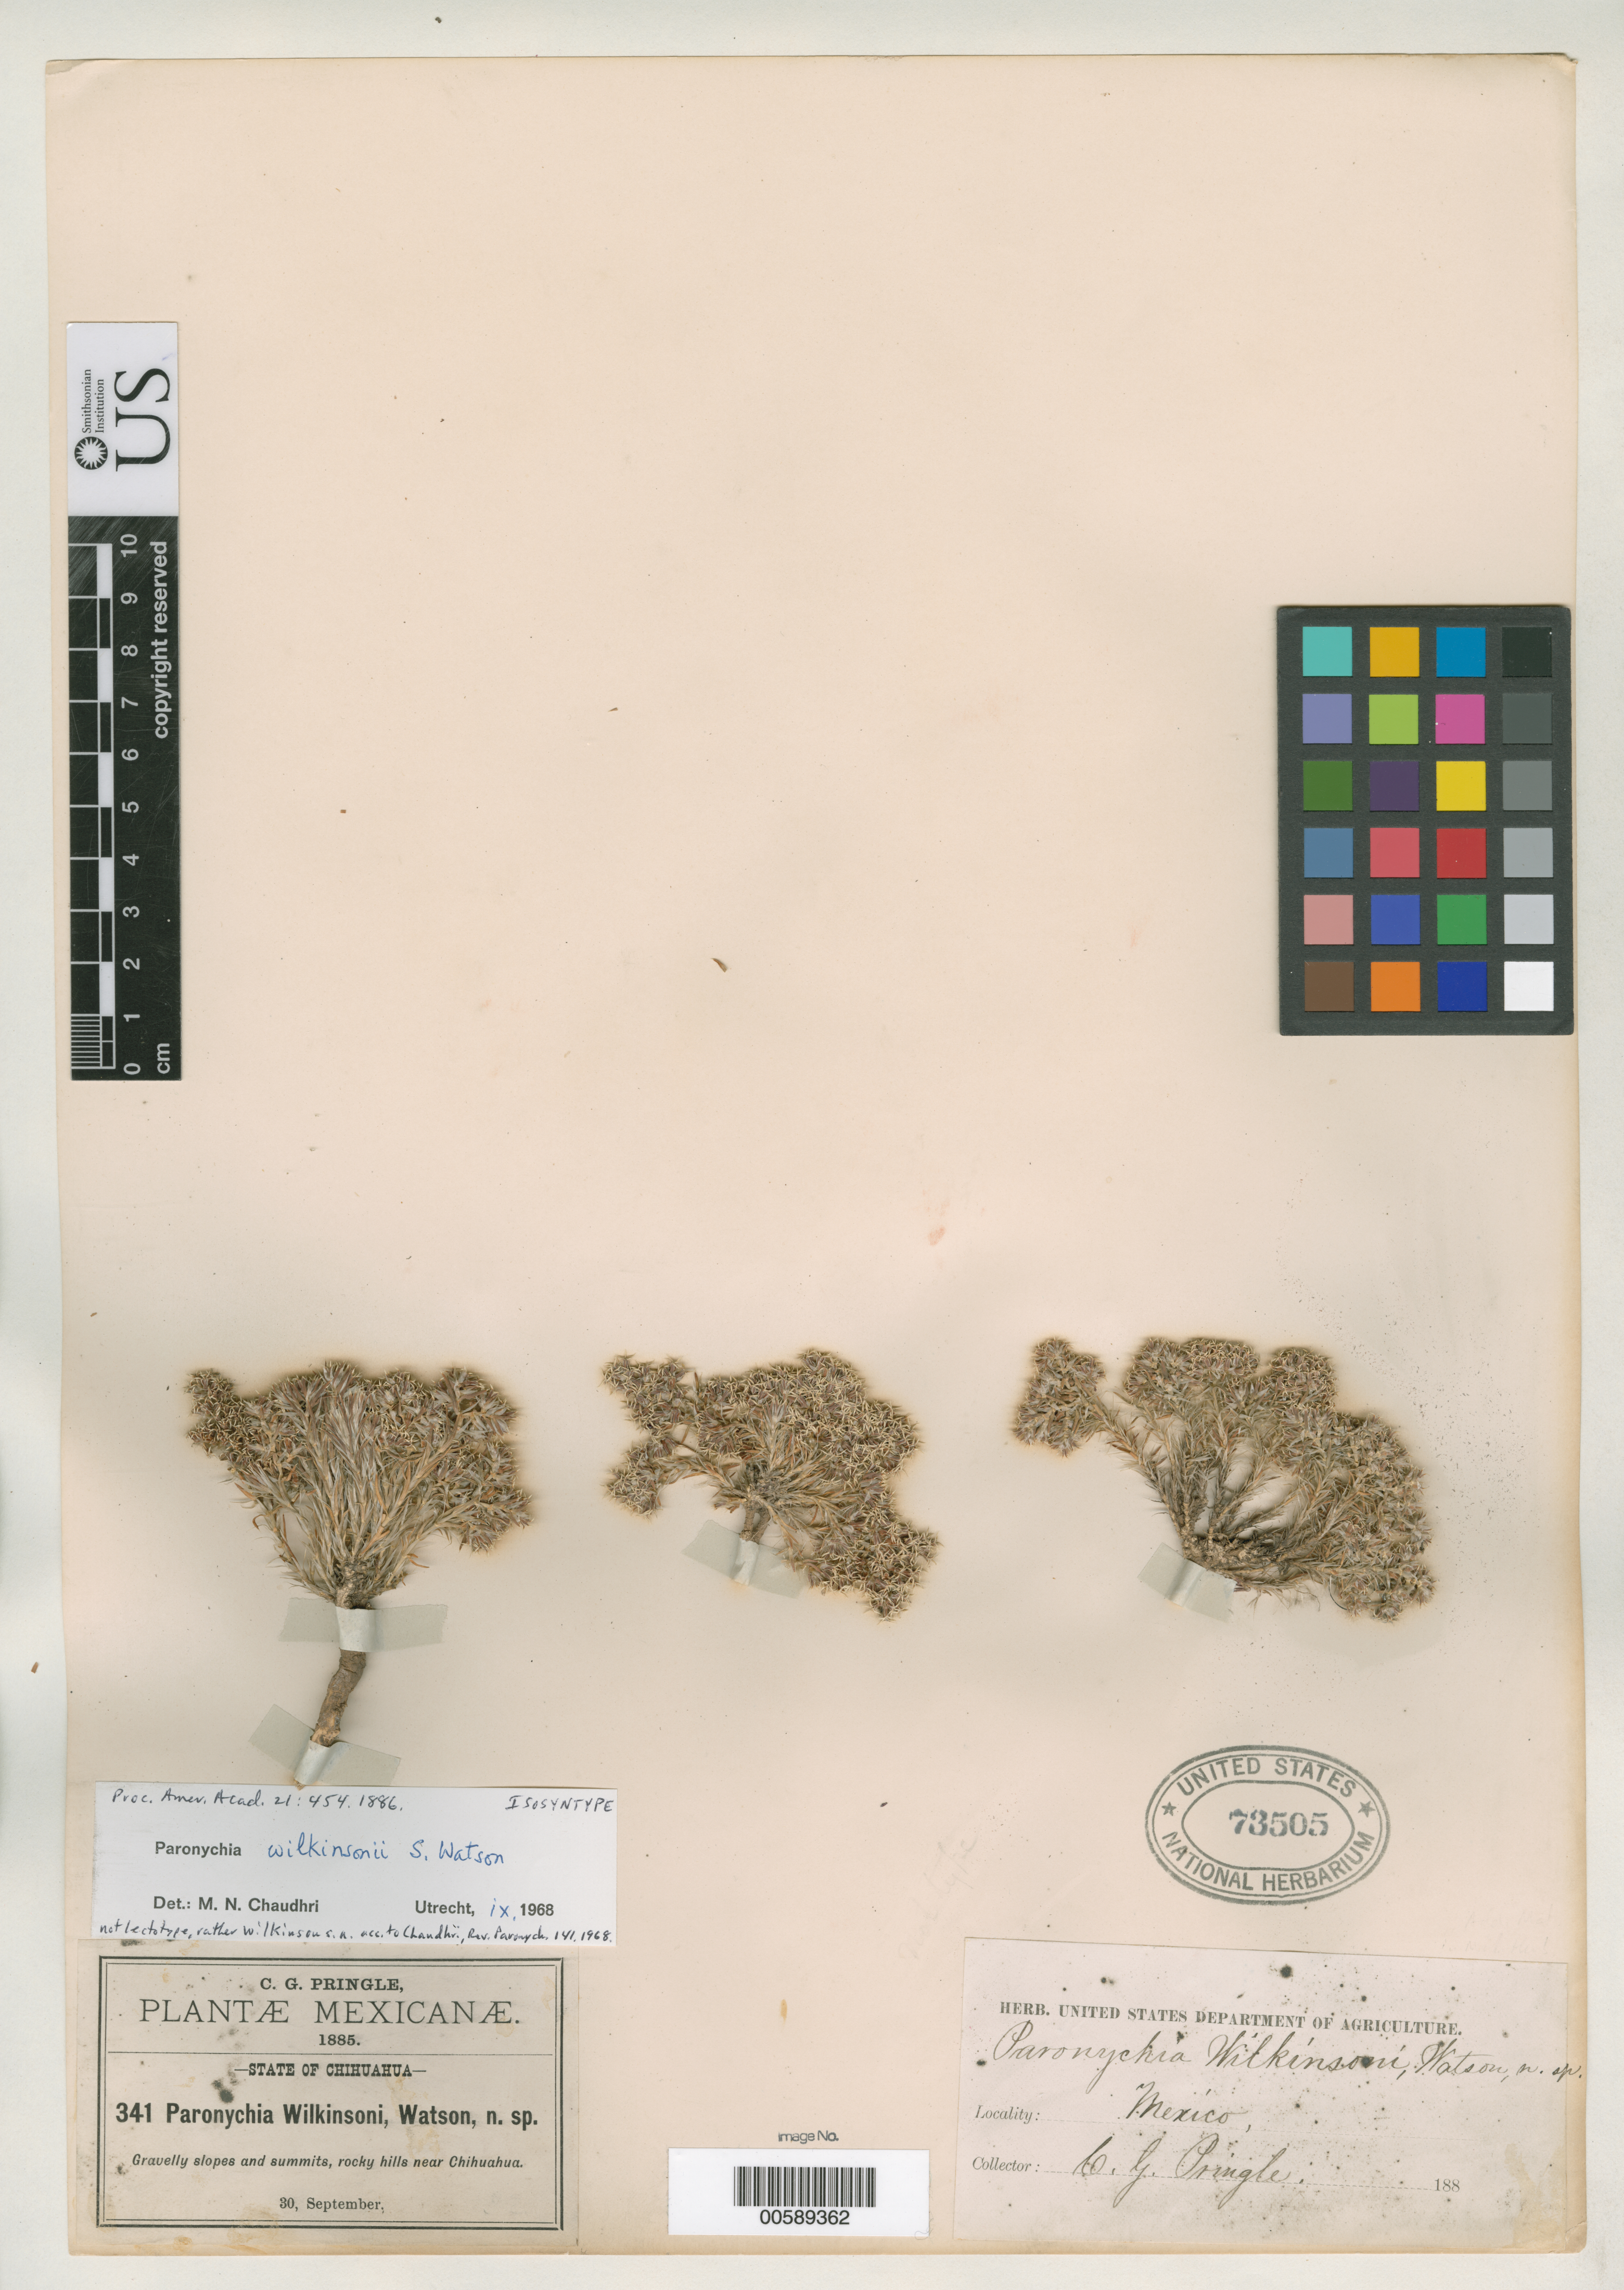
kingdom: Plantae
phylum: Tracheophyta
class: Magnoliopsida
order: Caryophyllales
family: Caryophyllaceae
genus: Paronychia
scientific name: Paronychia wilkinsonii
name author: S. Watson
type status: Isosyntype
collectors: C. G. Pringle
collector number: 341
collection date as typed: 30 Sep 1885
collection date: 1885-09-30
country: Mexico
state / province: Chihuahua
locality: Hills near Chihuahua.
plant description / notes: Lectotype collection is Wilkinson s.n. as [effectively] designated by M.N. Chaudhri, Rev. Paronychiinae 141 (1968).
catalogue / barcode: US 73505